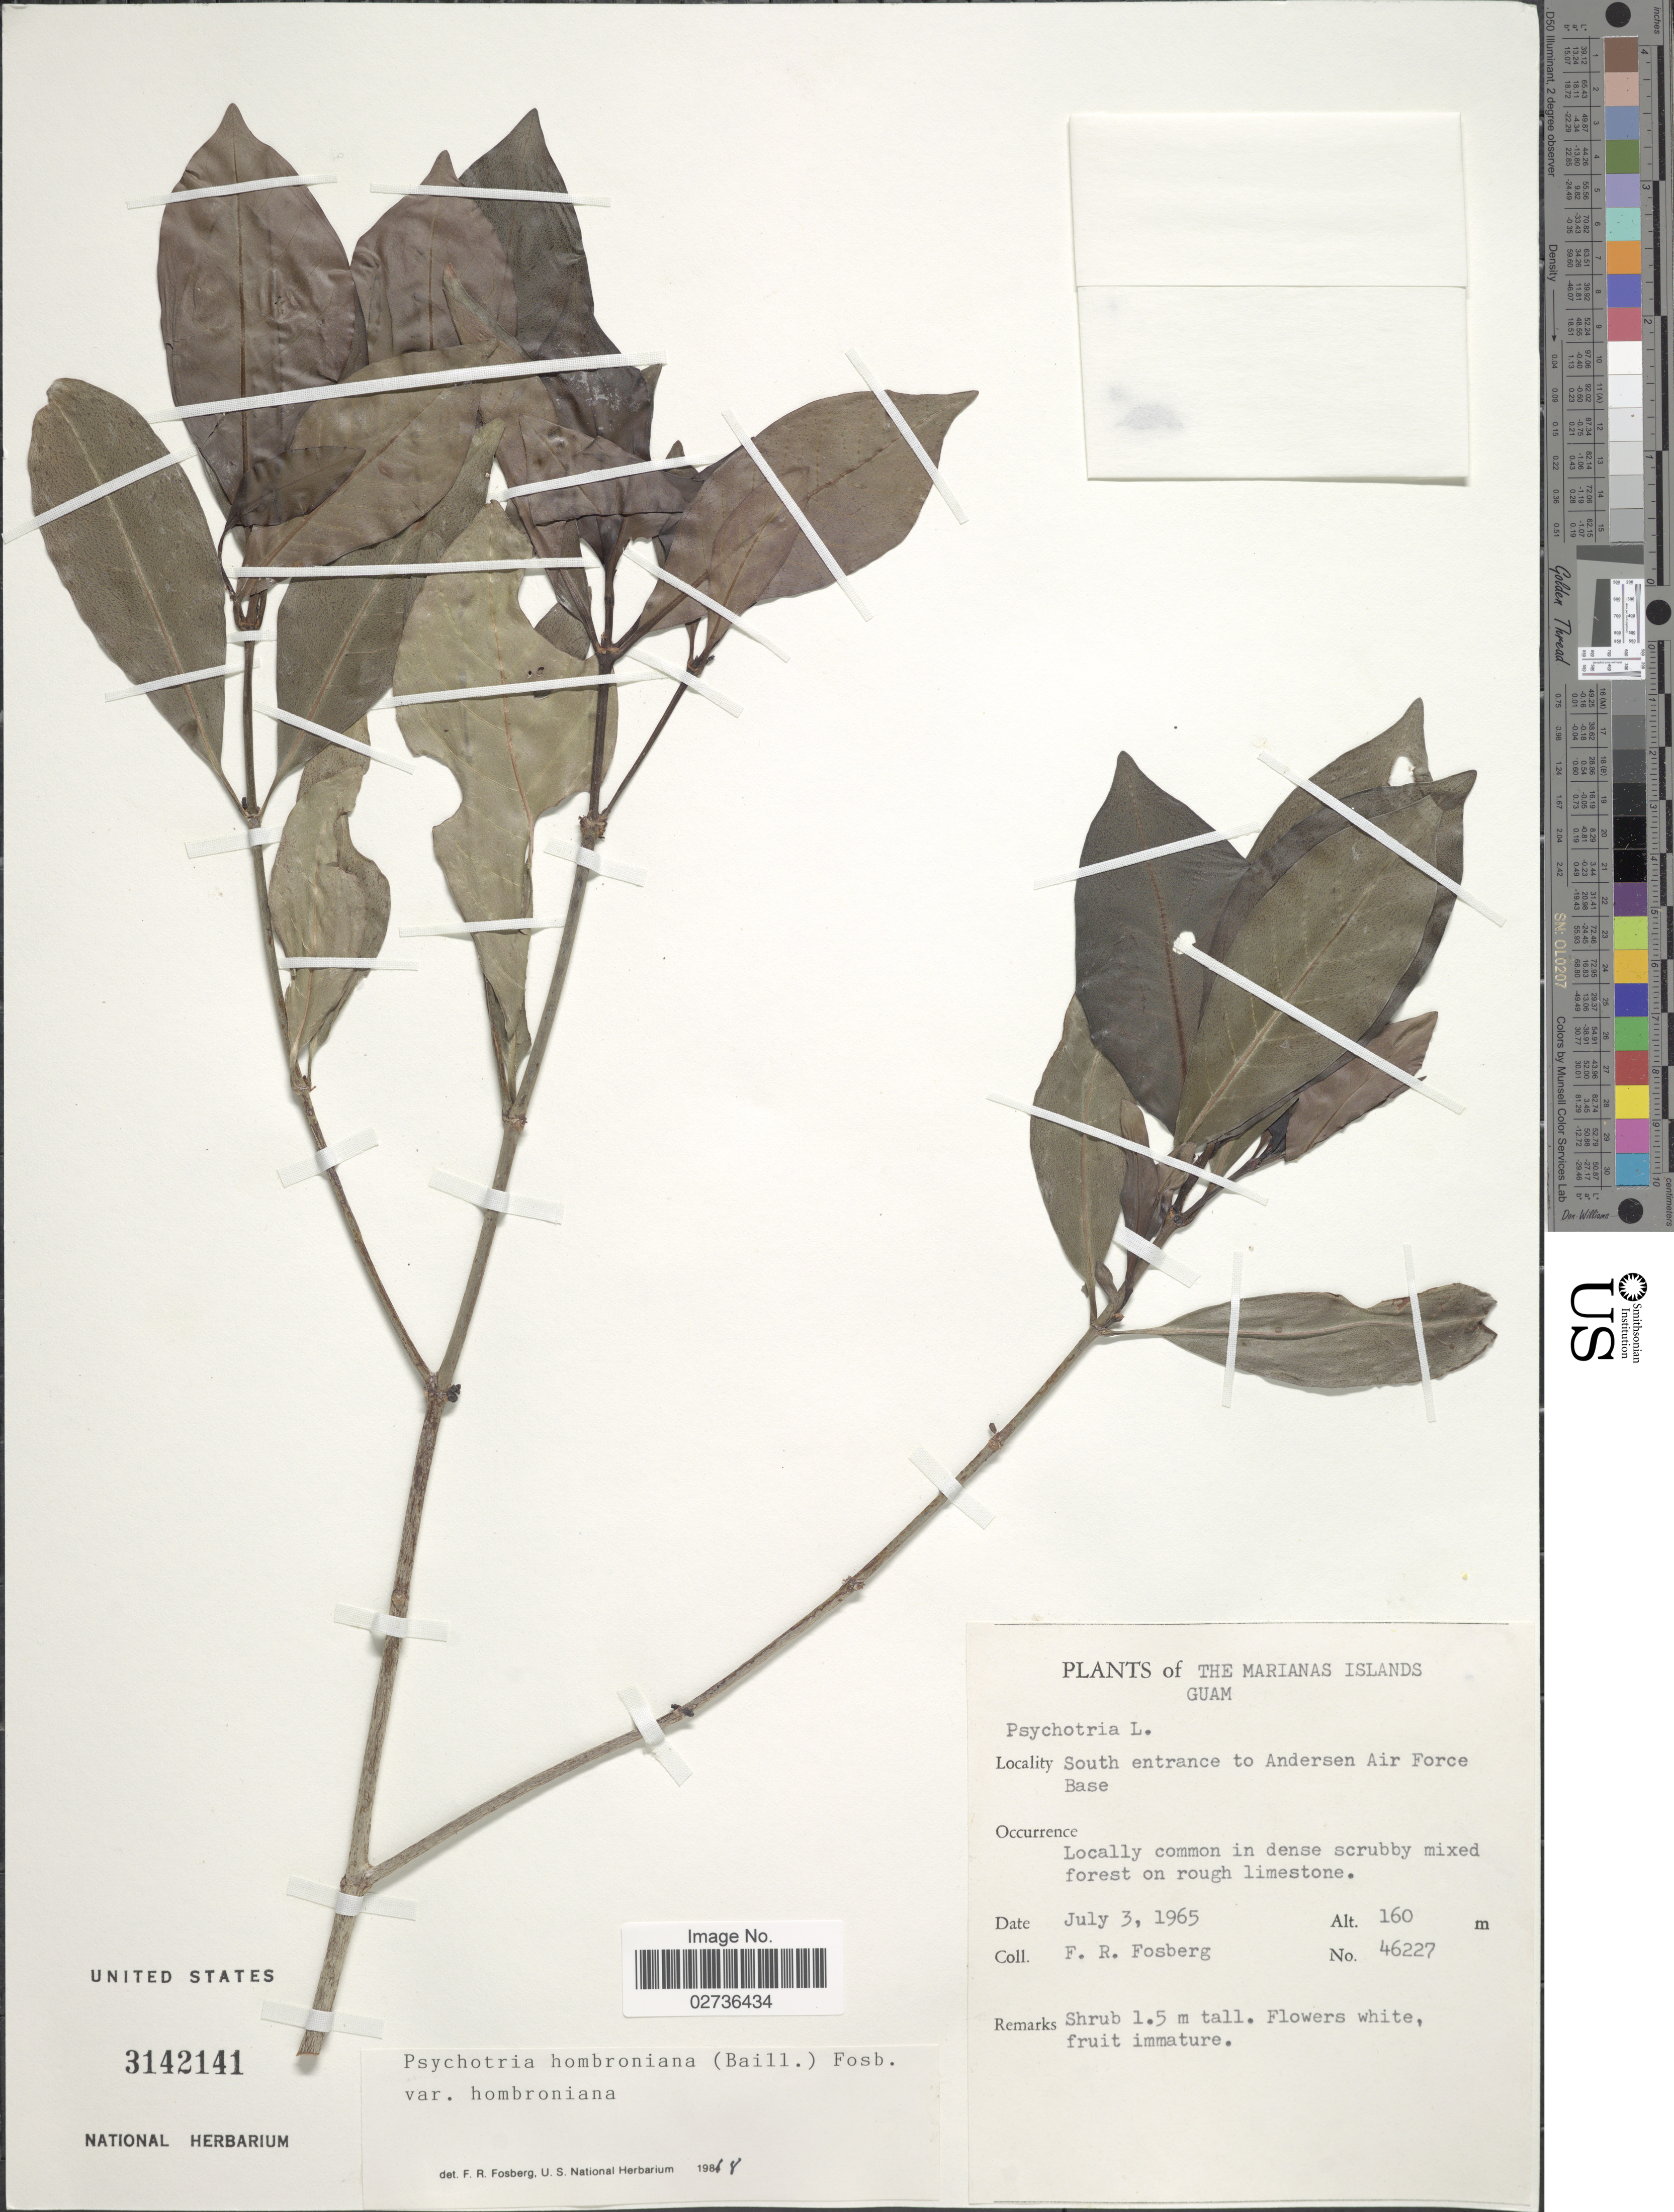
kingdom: Plantae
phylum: Tracheophyta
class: Magnoliopsida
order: Gentianales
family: Rubiaceae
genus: Psychotria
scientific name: Psychotria hombroniana var. hombroniana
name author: (Baill.) Fosberg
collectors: F. R. Fosberg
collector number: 46227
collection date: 1965-07-03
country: Guam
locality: The Marianas Islands, Guam, South eastern to Andersen Air Force Base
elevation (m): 160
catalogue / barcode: US 3142141